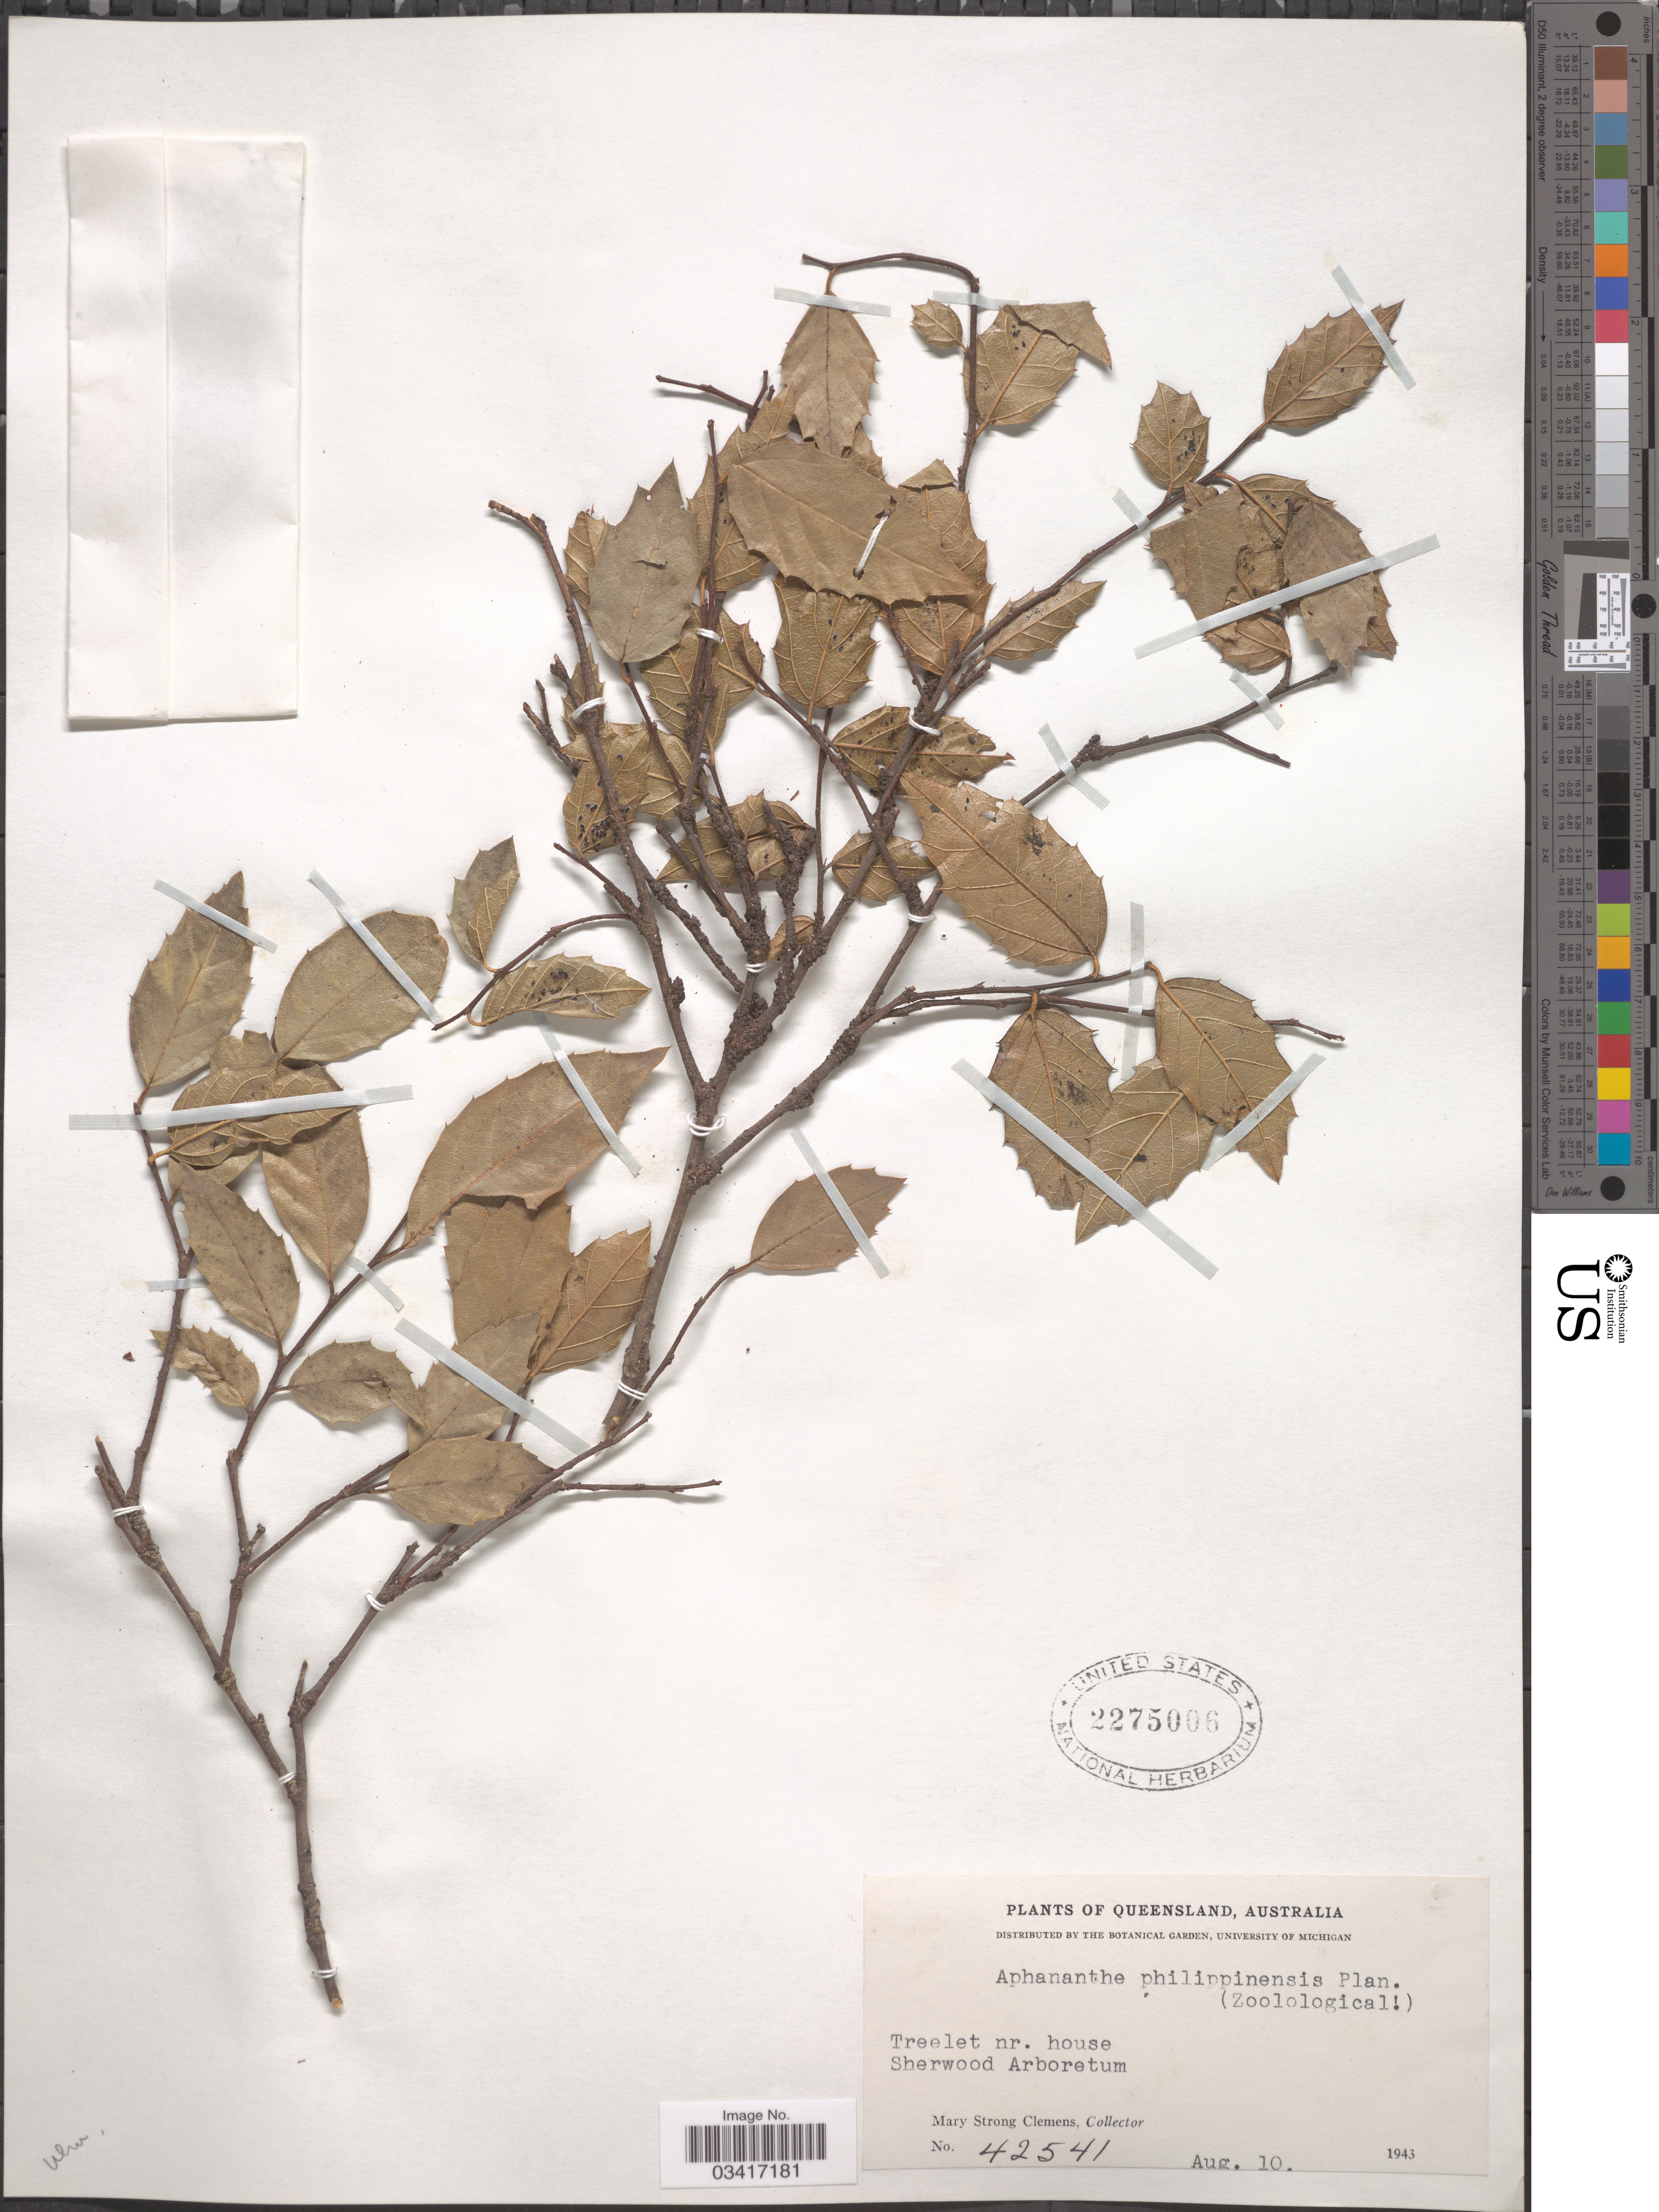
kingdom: Plantae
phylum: Tracheophyta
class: Magnoliopsida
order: Rosales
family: Cannabaceae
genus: Aphananthe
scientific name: Aphananthe philippinensis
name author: Planch.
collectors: M. S. Clemens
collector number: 42541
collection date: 1943-08-10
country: Australia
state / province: Queensland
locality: Sherwood Arboretum.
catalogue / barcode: US 2275006